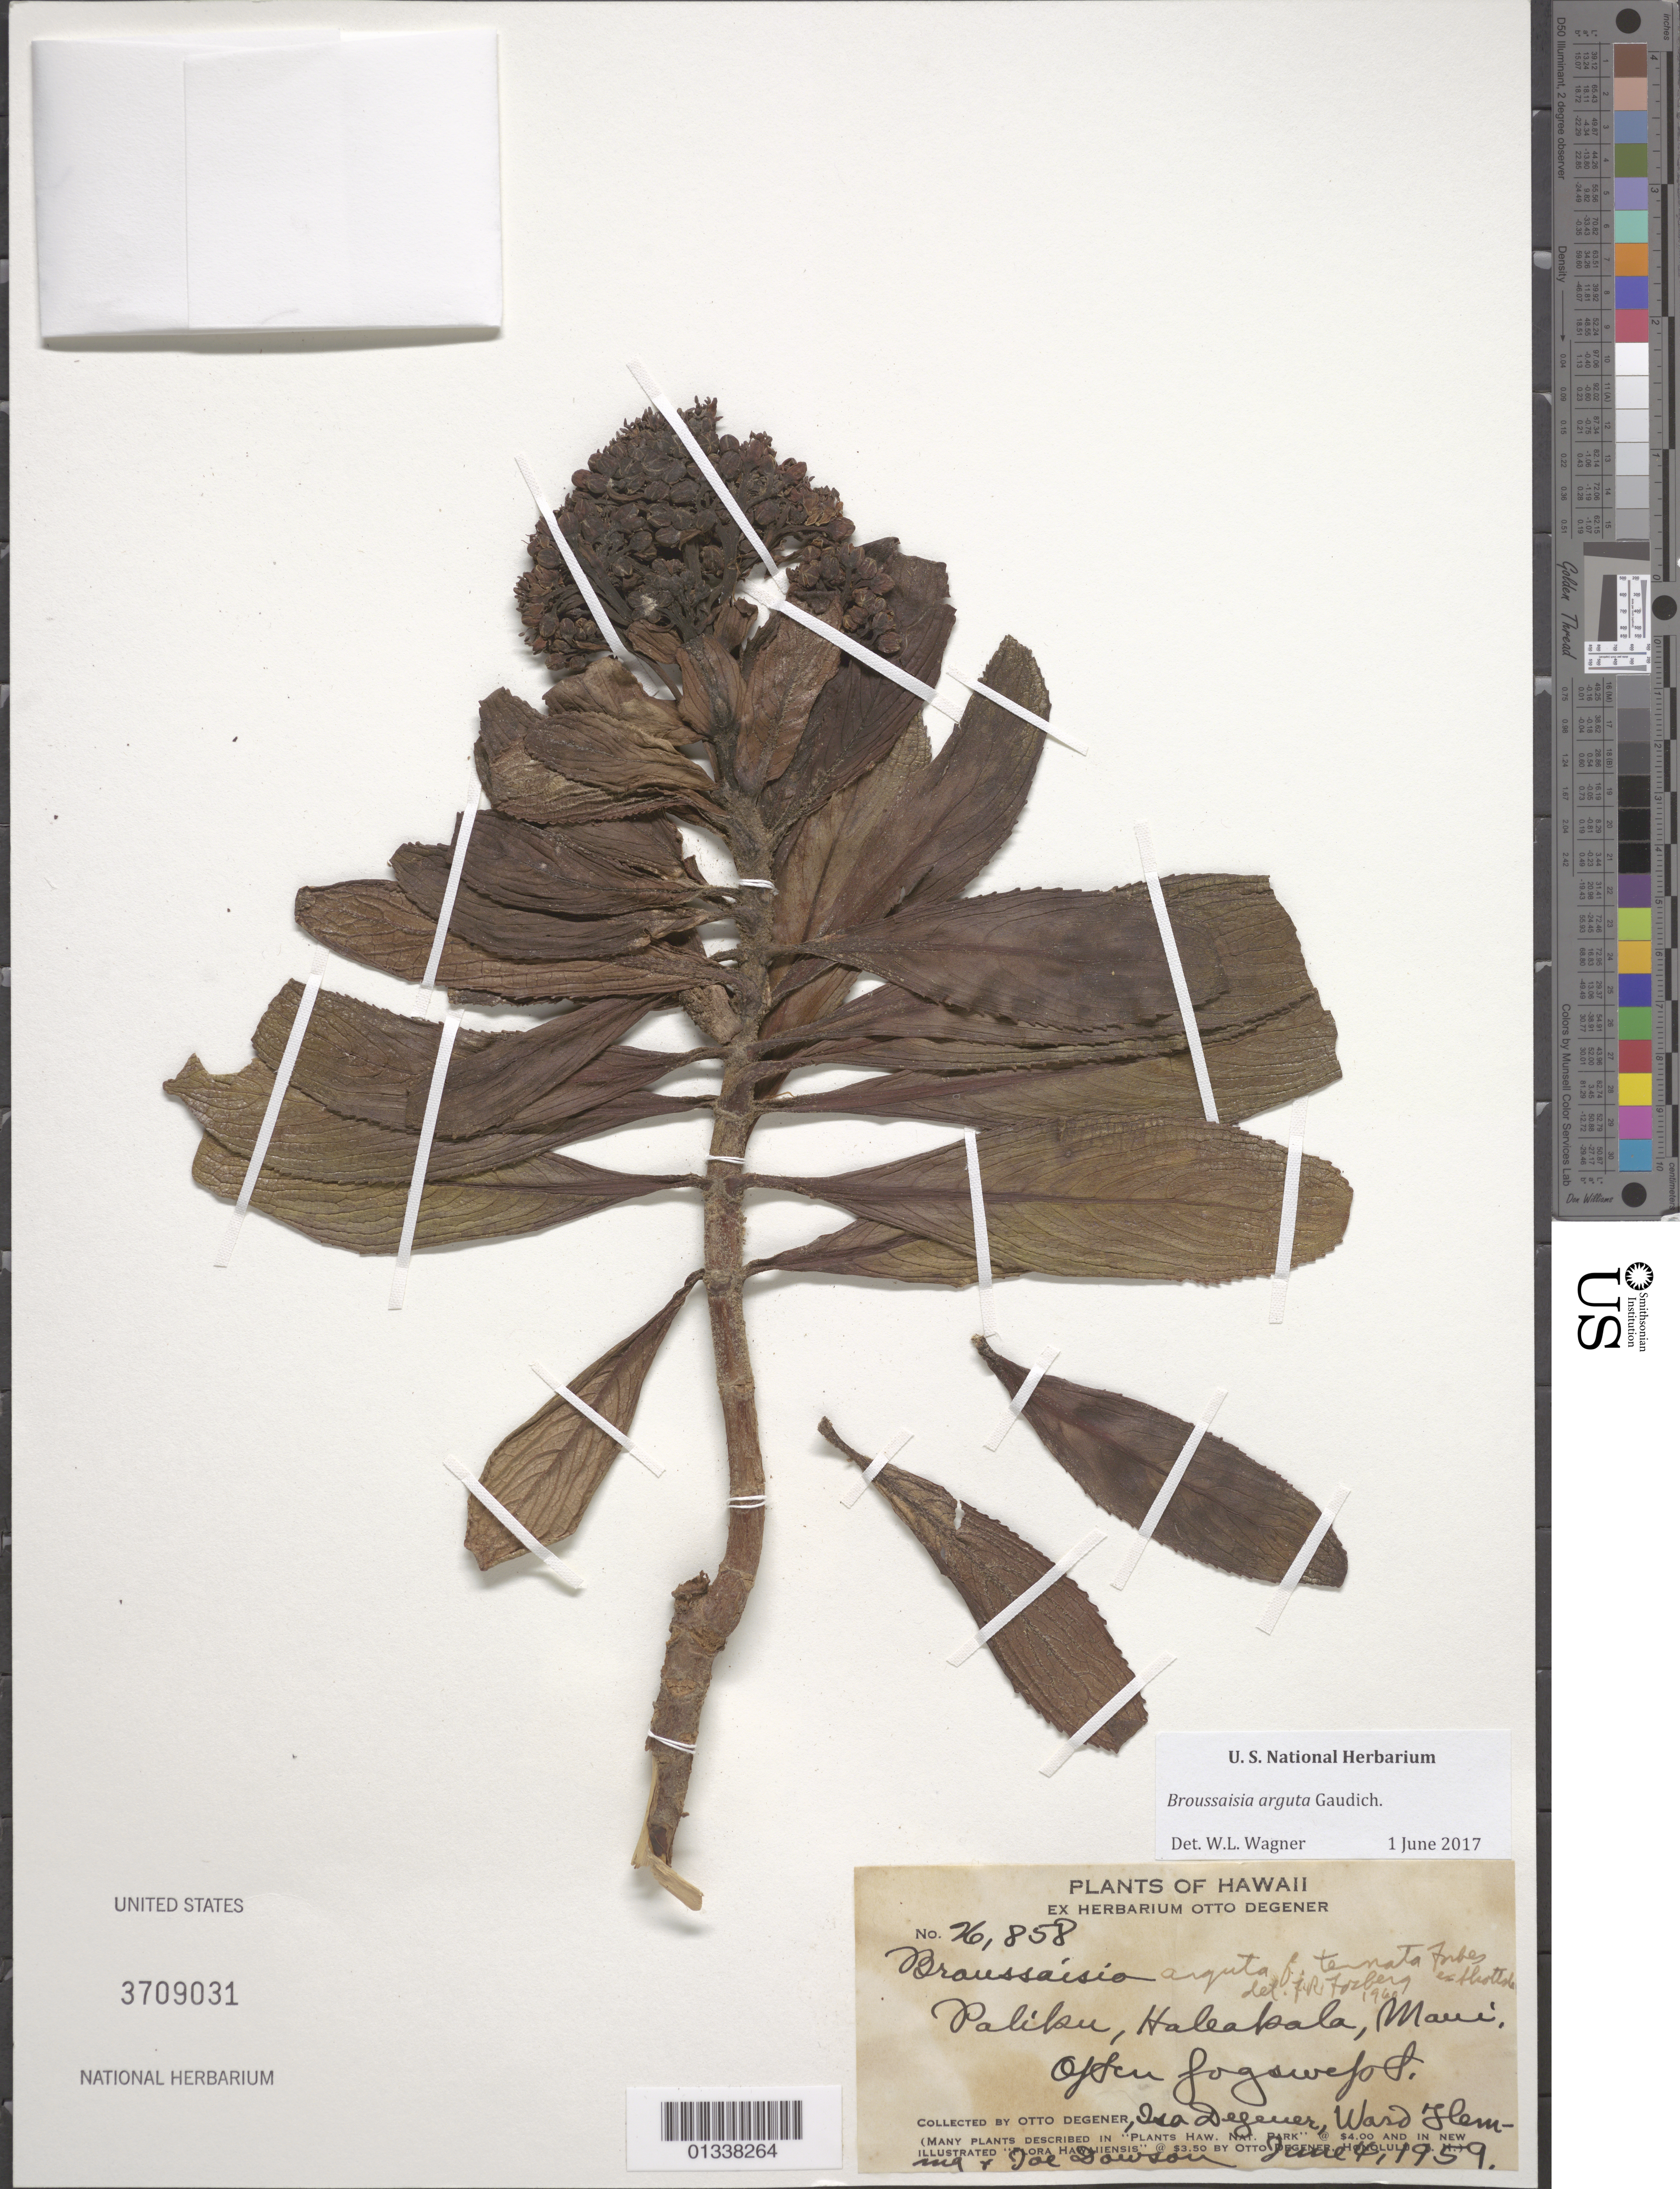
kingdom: Plantae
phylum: Tracheophyta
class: Magnoliopsida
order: Cornales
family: Hydrangeaceae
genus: Hydrangea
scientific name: Hydrangea arguta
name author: (Gaudich.) Y. De Smet & C. Granados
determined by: Wagner, W. L., (BOT), Smithsonian Institution - National Museum of Natural History (UNITED STATES)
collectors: O. Degener, I. Degener, W. Fleming & J. Dowson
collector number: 26858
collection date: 1959-06-04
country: United States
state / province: Hawaii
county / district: Maui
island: Maui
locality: Paliku, Haleakala, Maui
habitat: Often fogswept.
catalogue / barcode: US 3709031